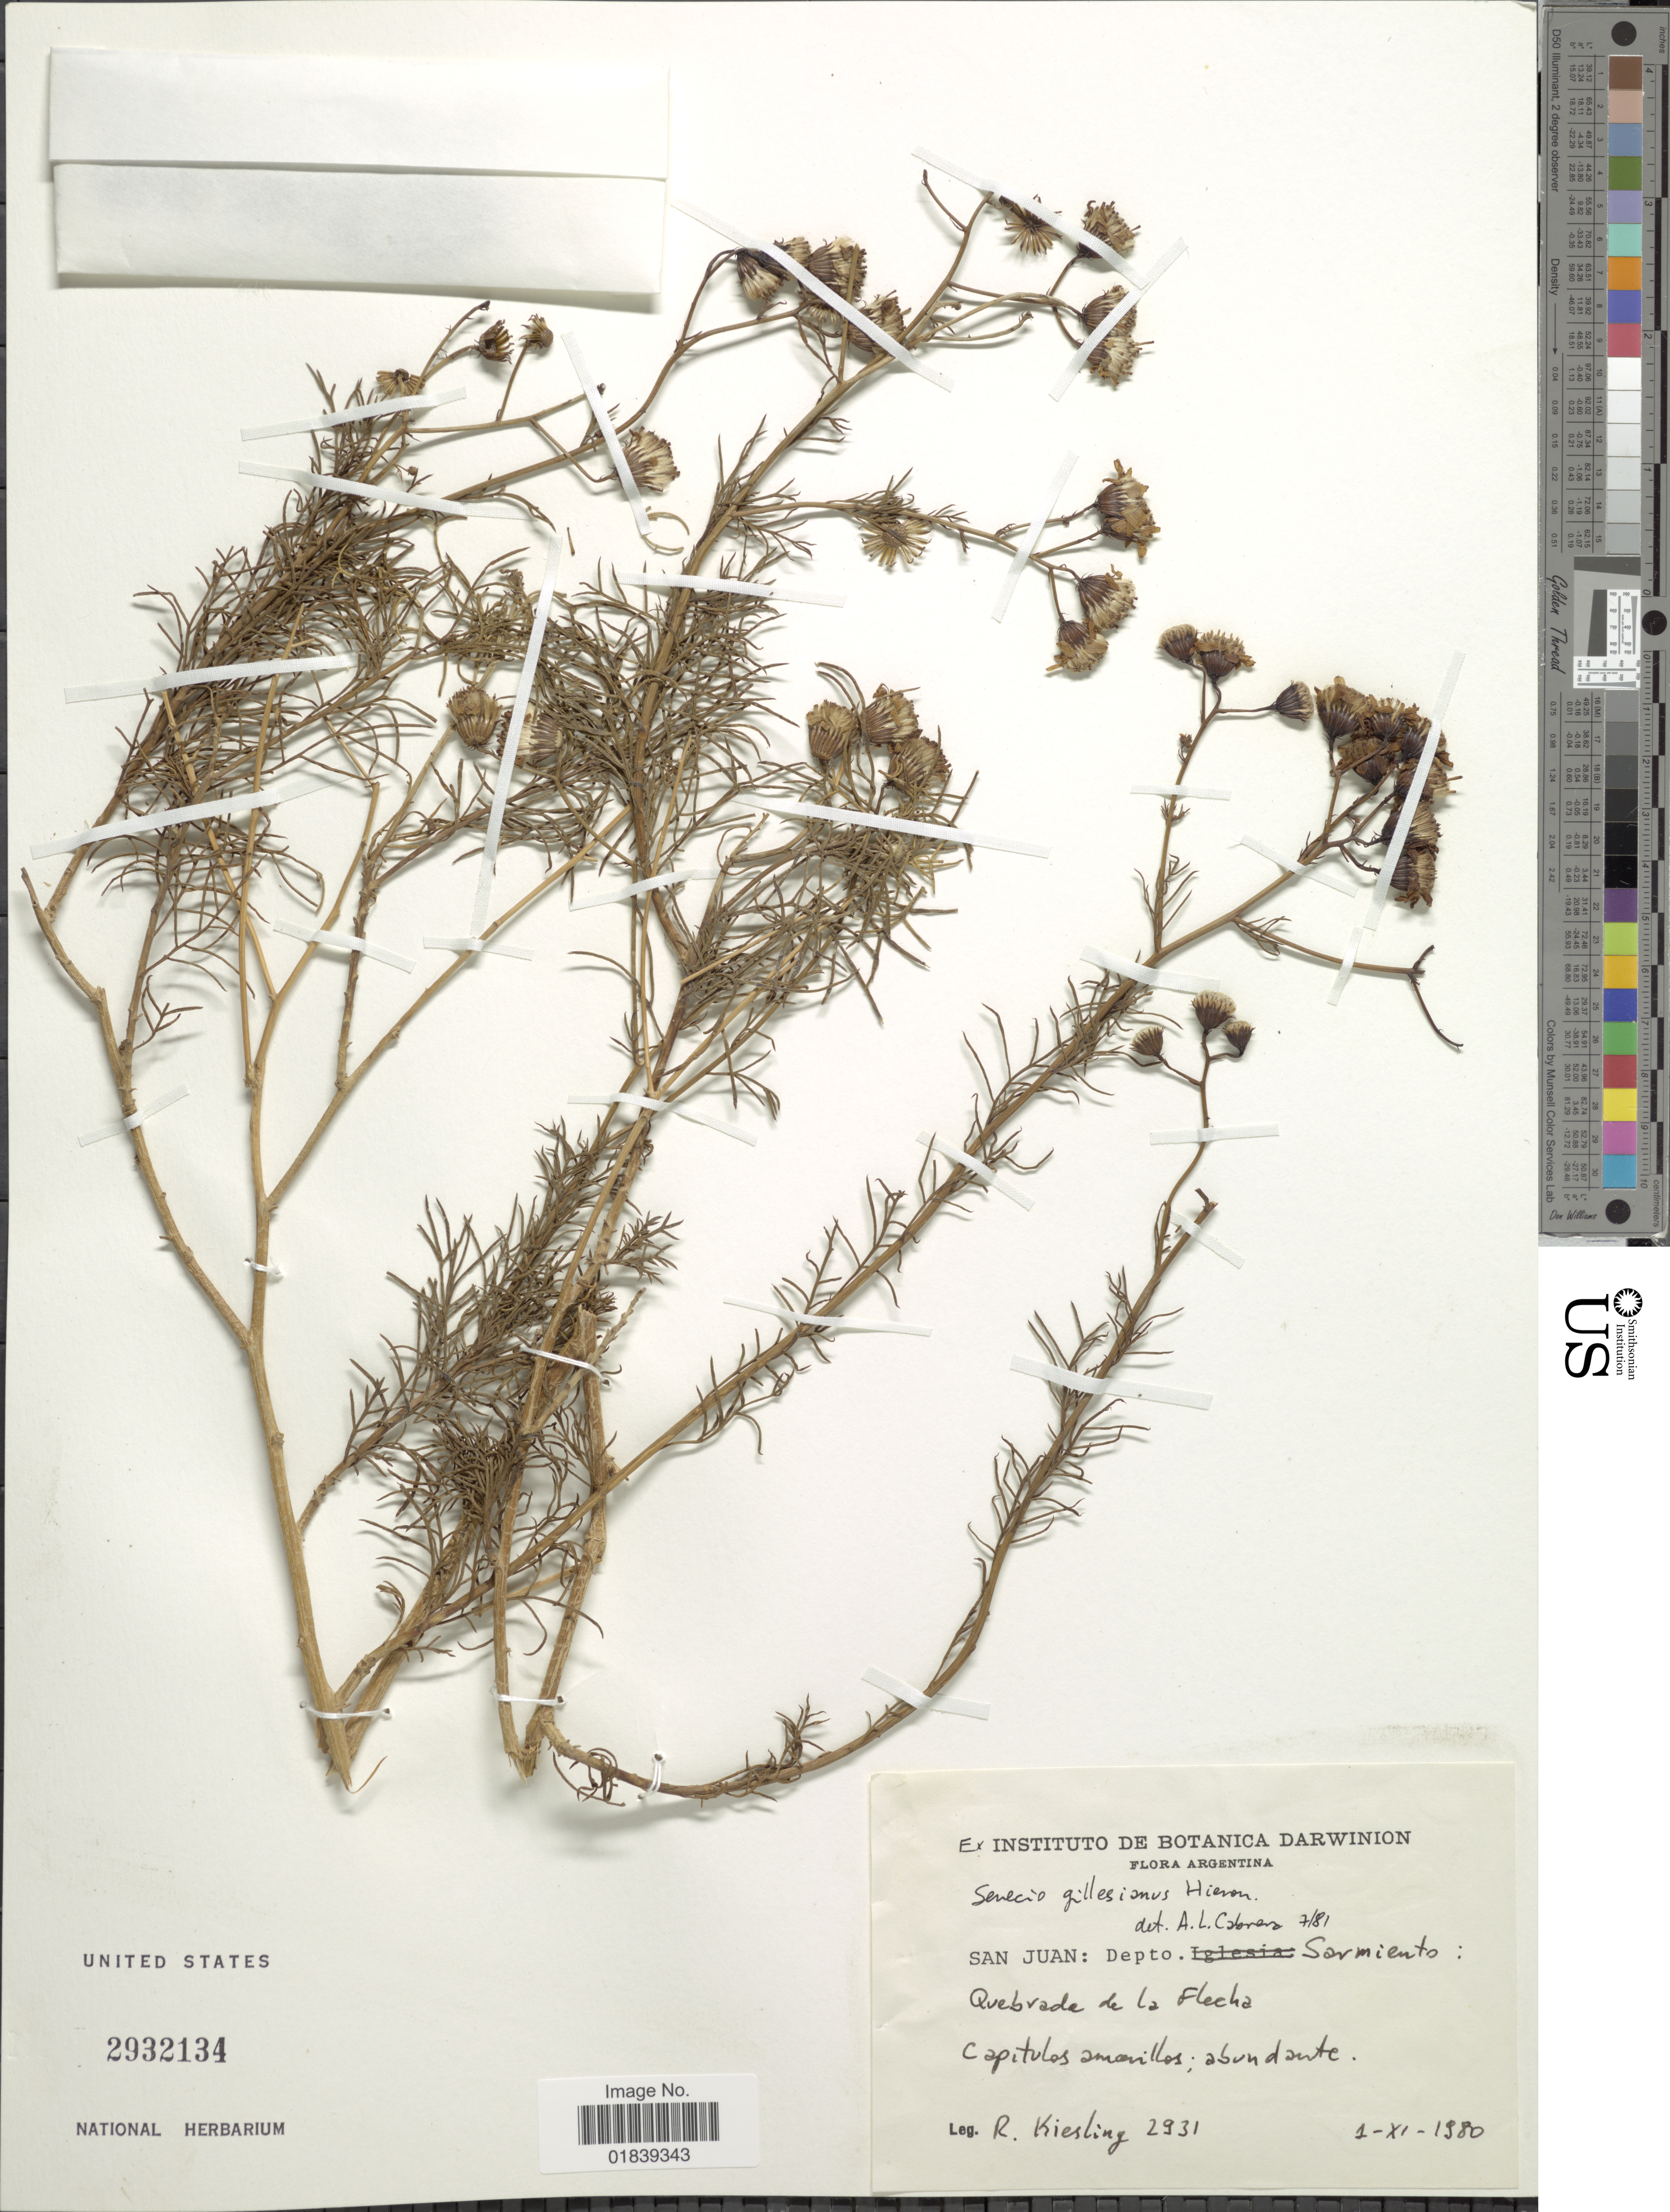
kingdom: Plantae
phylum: Tracheophyta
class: Magnoliopsida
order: Asterales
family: Asteraceae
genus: Senecio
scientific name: Senecio gilliesianus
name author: Hieron.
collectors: R. Kiesling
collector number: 2931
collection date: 1980-11-02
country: Argentina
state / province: San Juan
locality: Depto. Sarmiento, Quebrada de la Flecha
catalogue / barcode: US 2932134